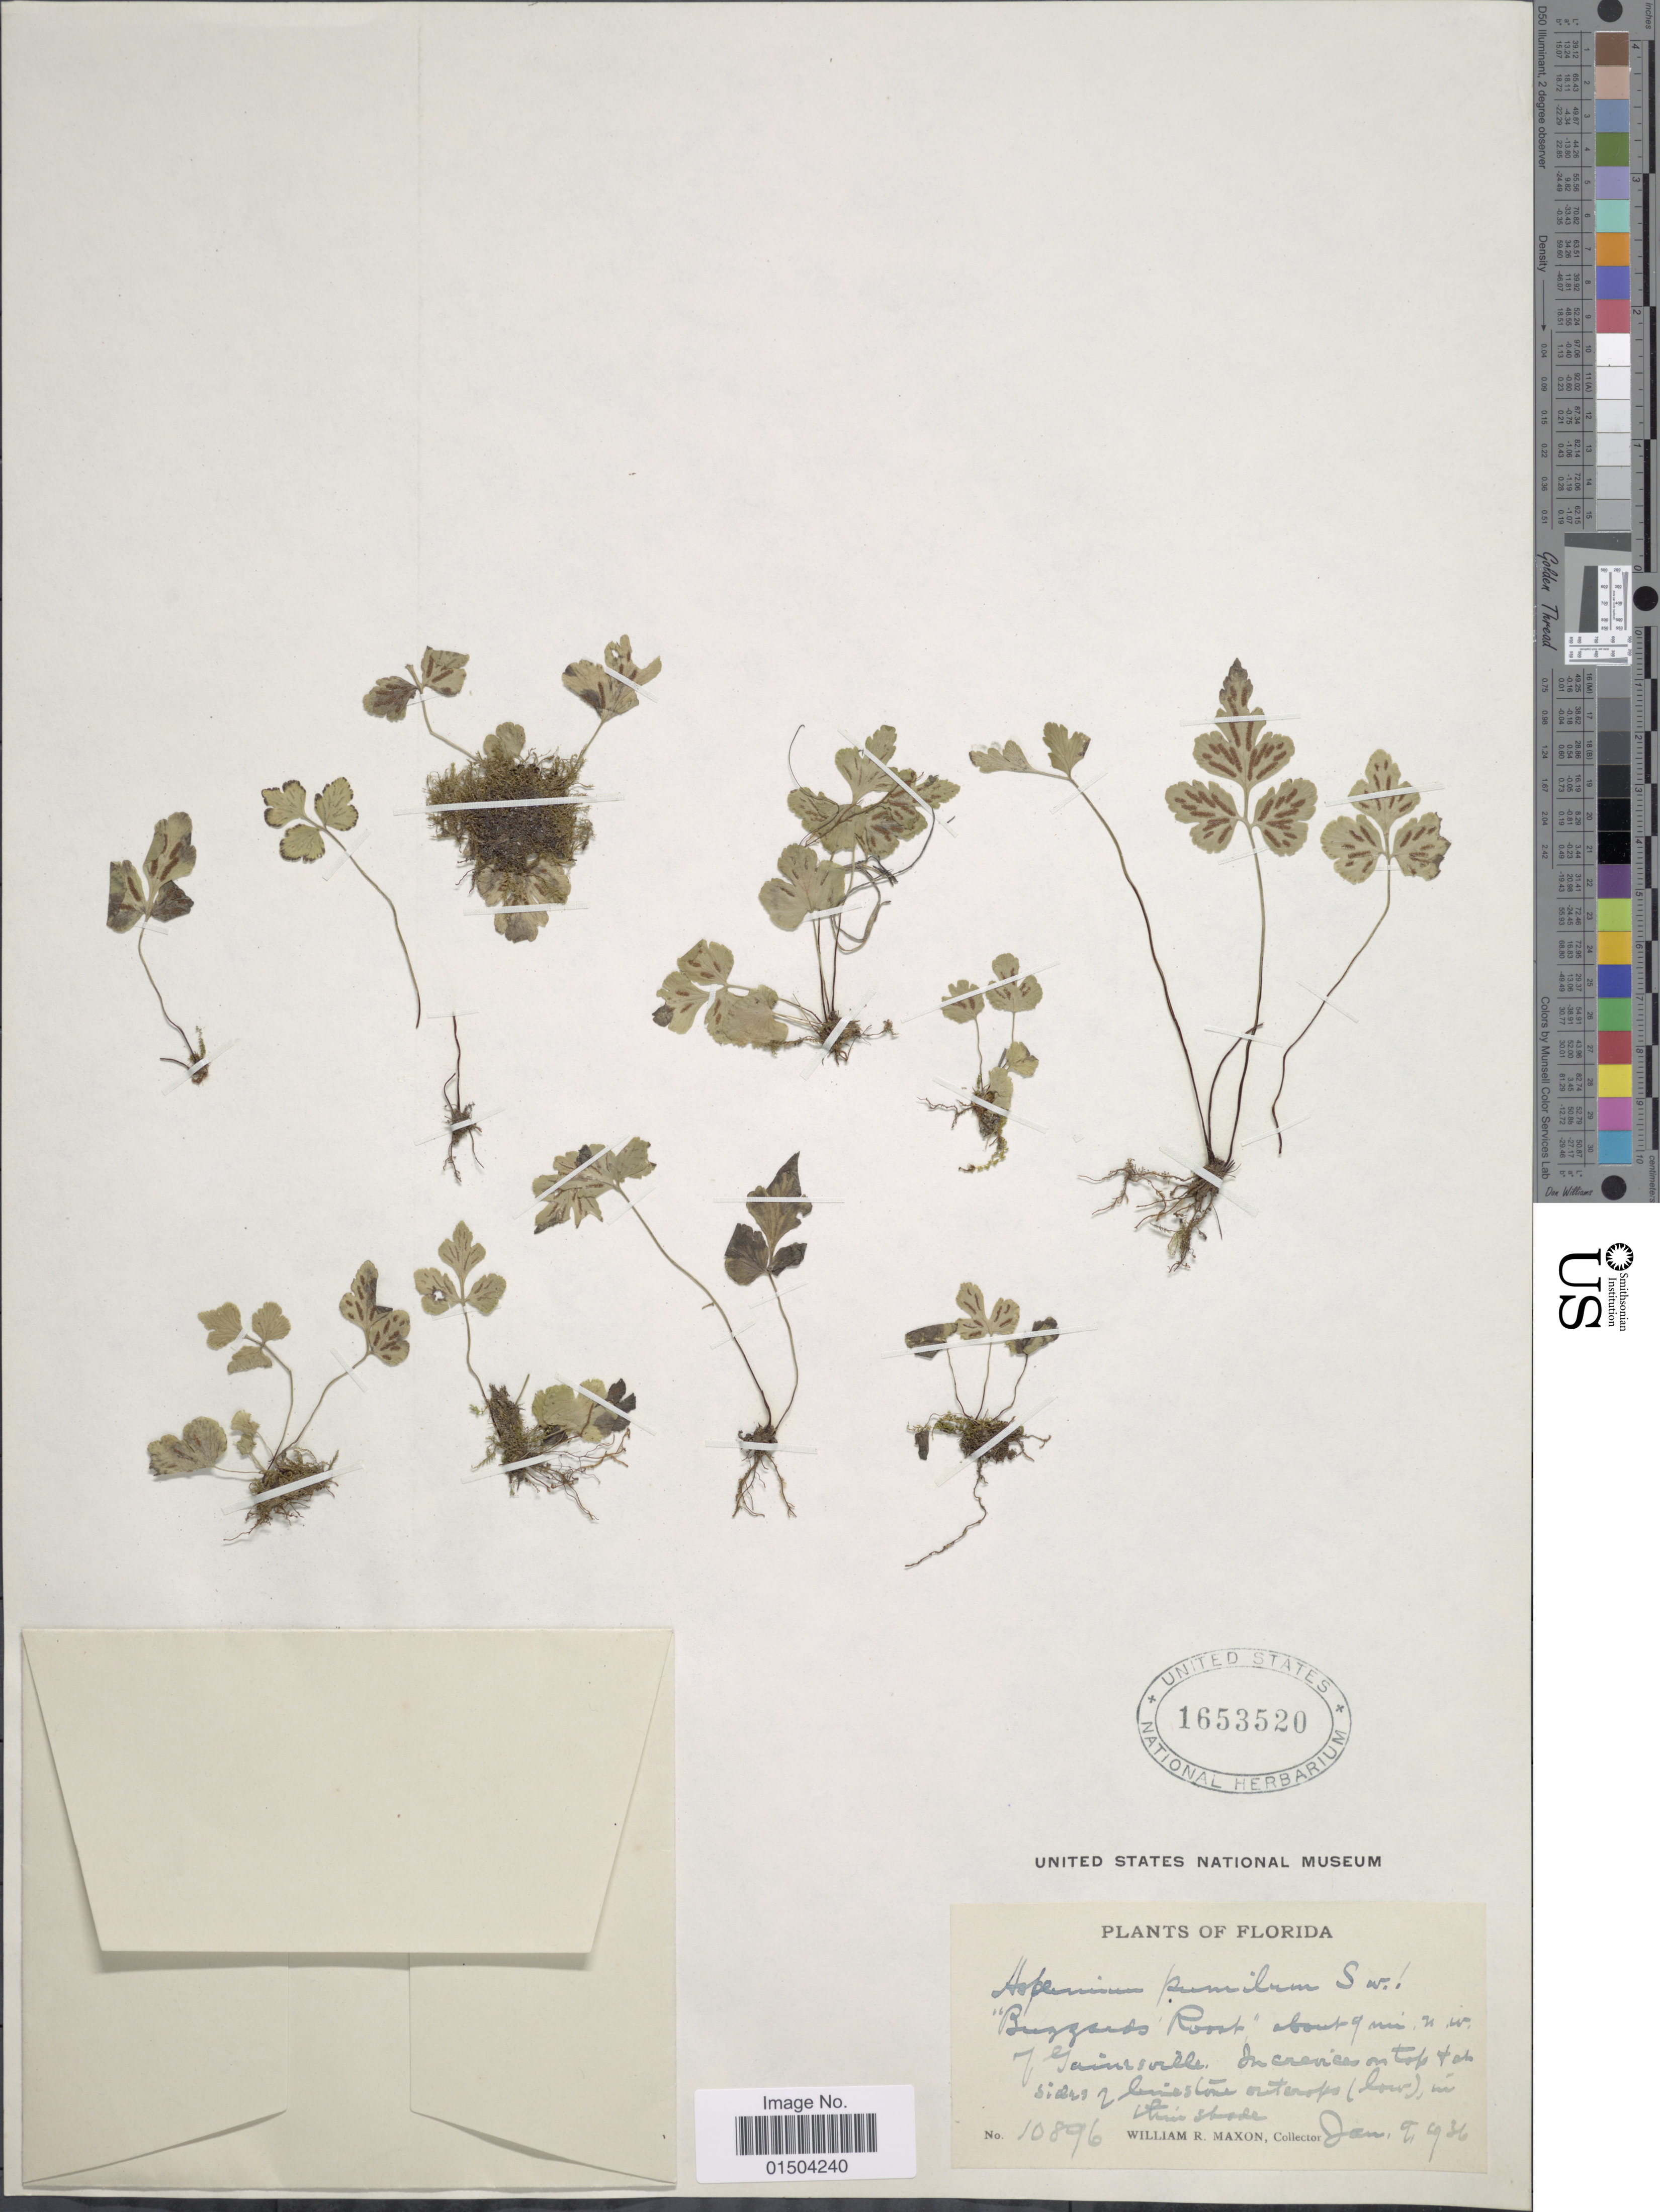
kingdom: Plantae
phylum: Tracheophyta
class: Polypodiopsida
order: Polypodiales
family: Aspleniaceae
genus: Asplenium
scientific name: Asplenium pumilum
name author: Sw.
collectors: W. R. Maxon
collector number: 10896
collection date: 1936-01-09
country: United States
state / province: Florida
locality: Buzzards Roost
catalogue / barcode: US 1653520